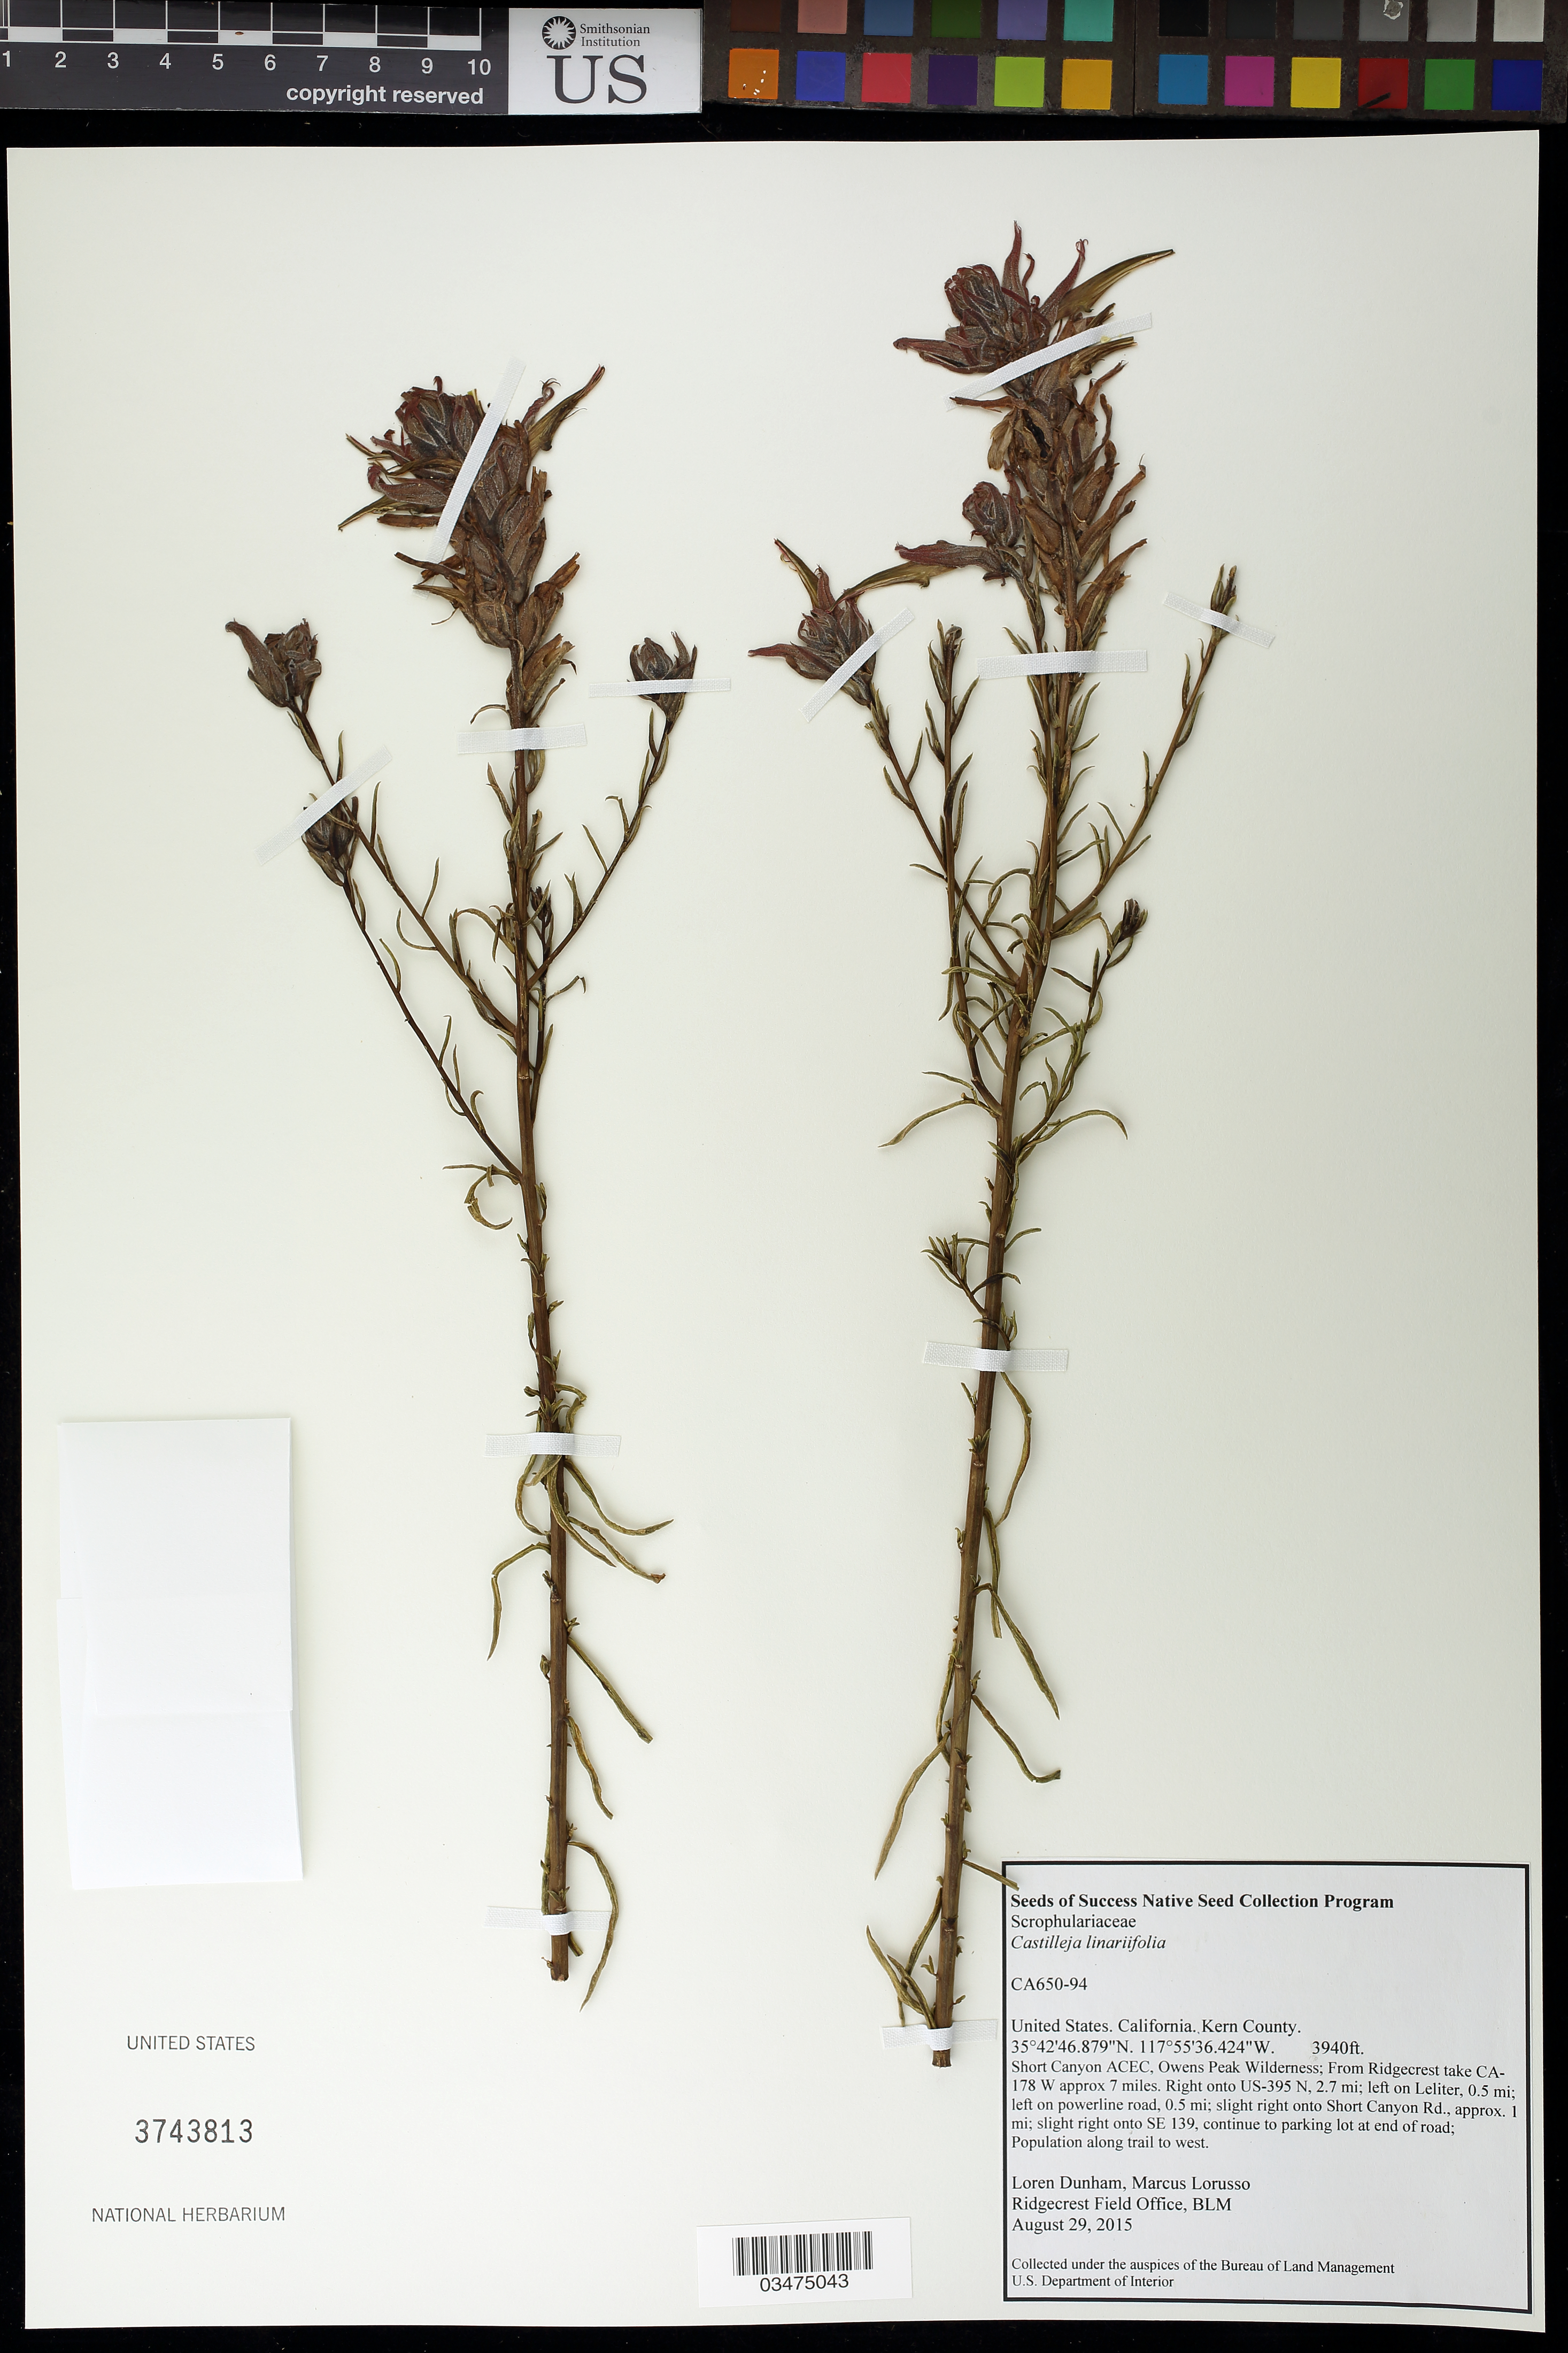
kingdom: Plantae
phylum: Tracheophyta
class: Magnoliopsida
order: Lamiales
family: Orobanchaceae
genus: Castilleja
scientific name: Castilleja linariifolia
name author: Benth.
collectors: L. Dunham & M. Lorusso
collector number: CA650-094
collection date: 2015-08-29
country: United States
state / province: California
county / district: Kern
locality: Owens Peak Wilderness, Short Canyon Rd.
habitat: Inter-mountain dry shrubland and grassland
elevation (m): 1201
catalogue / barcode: US 3743813